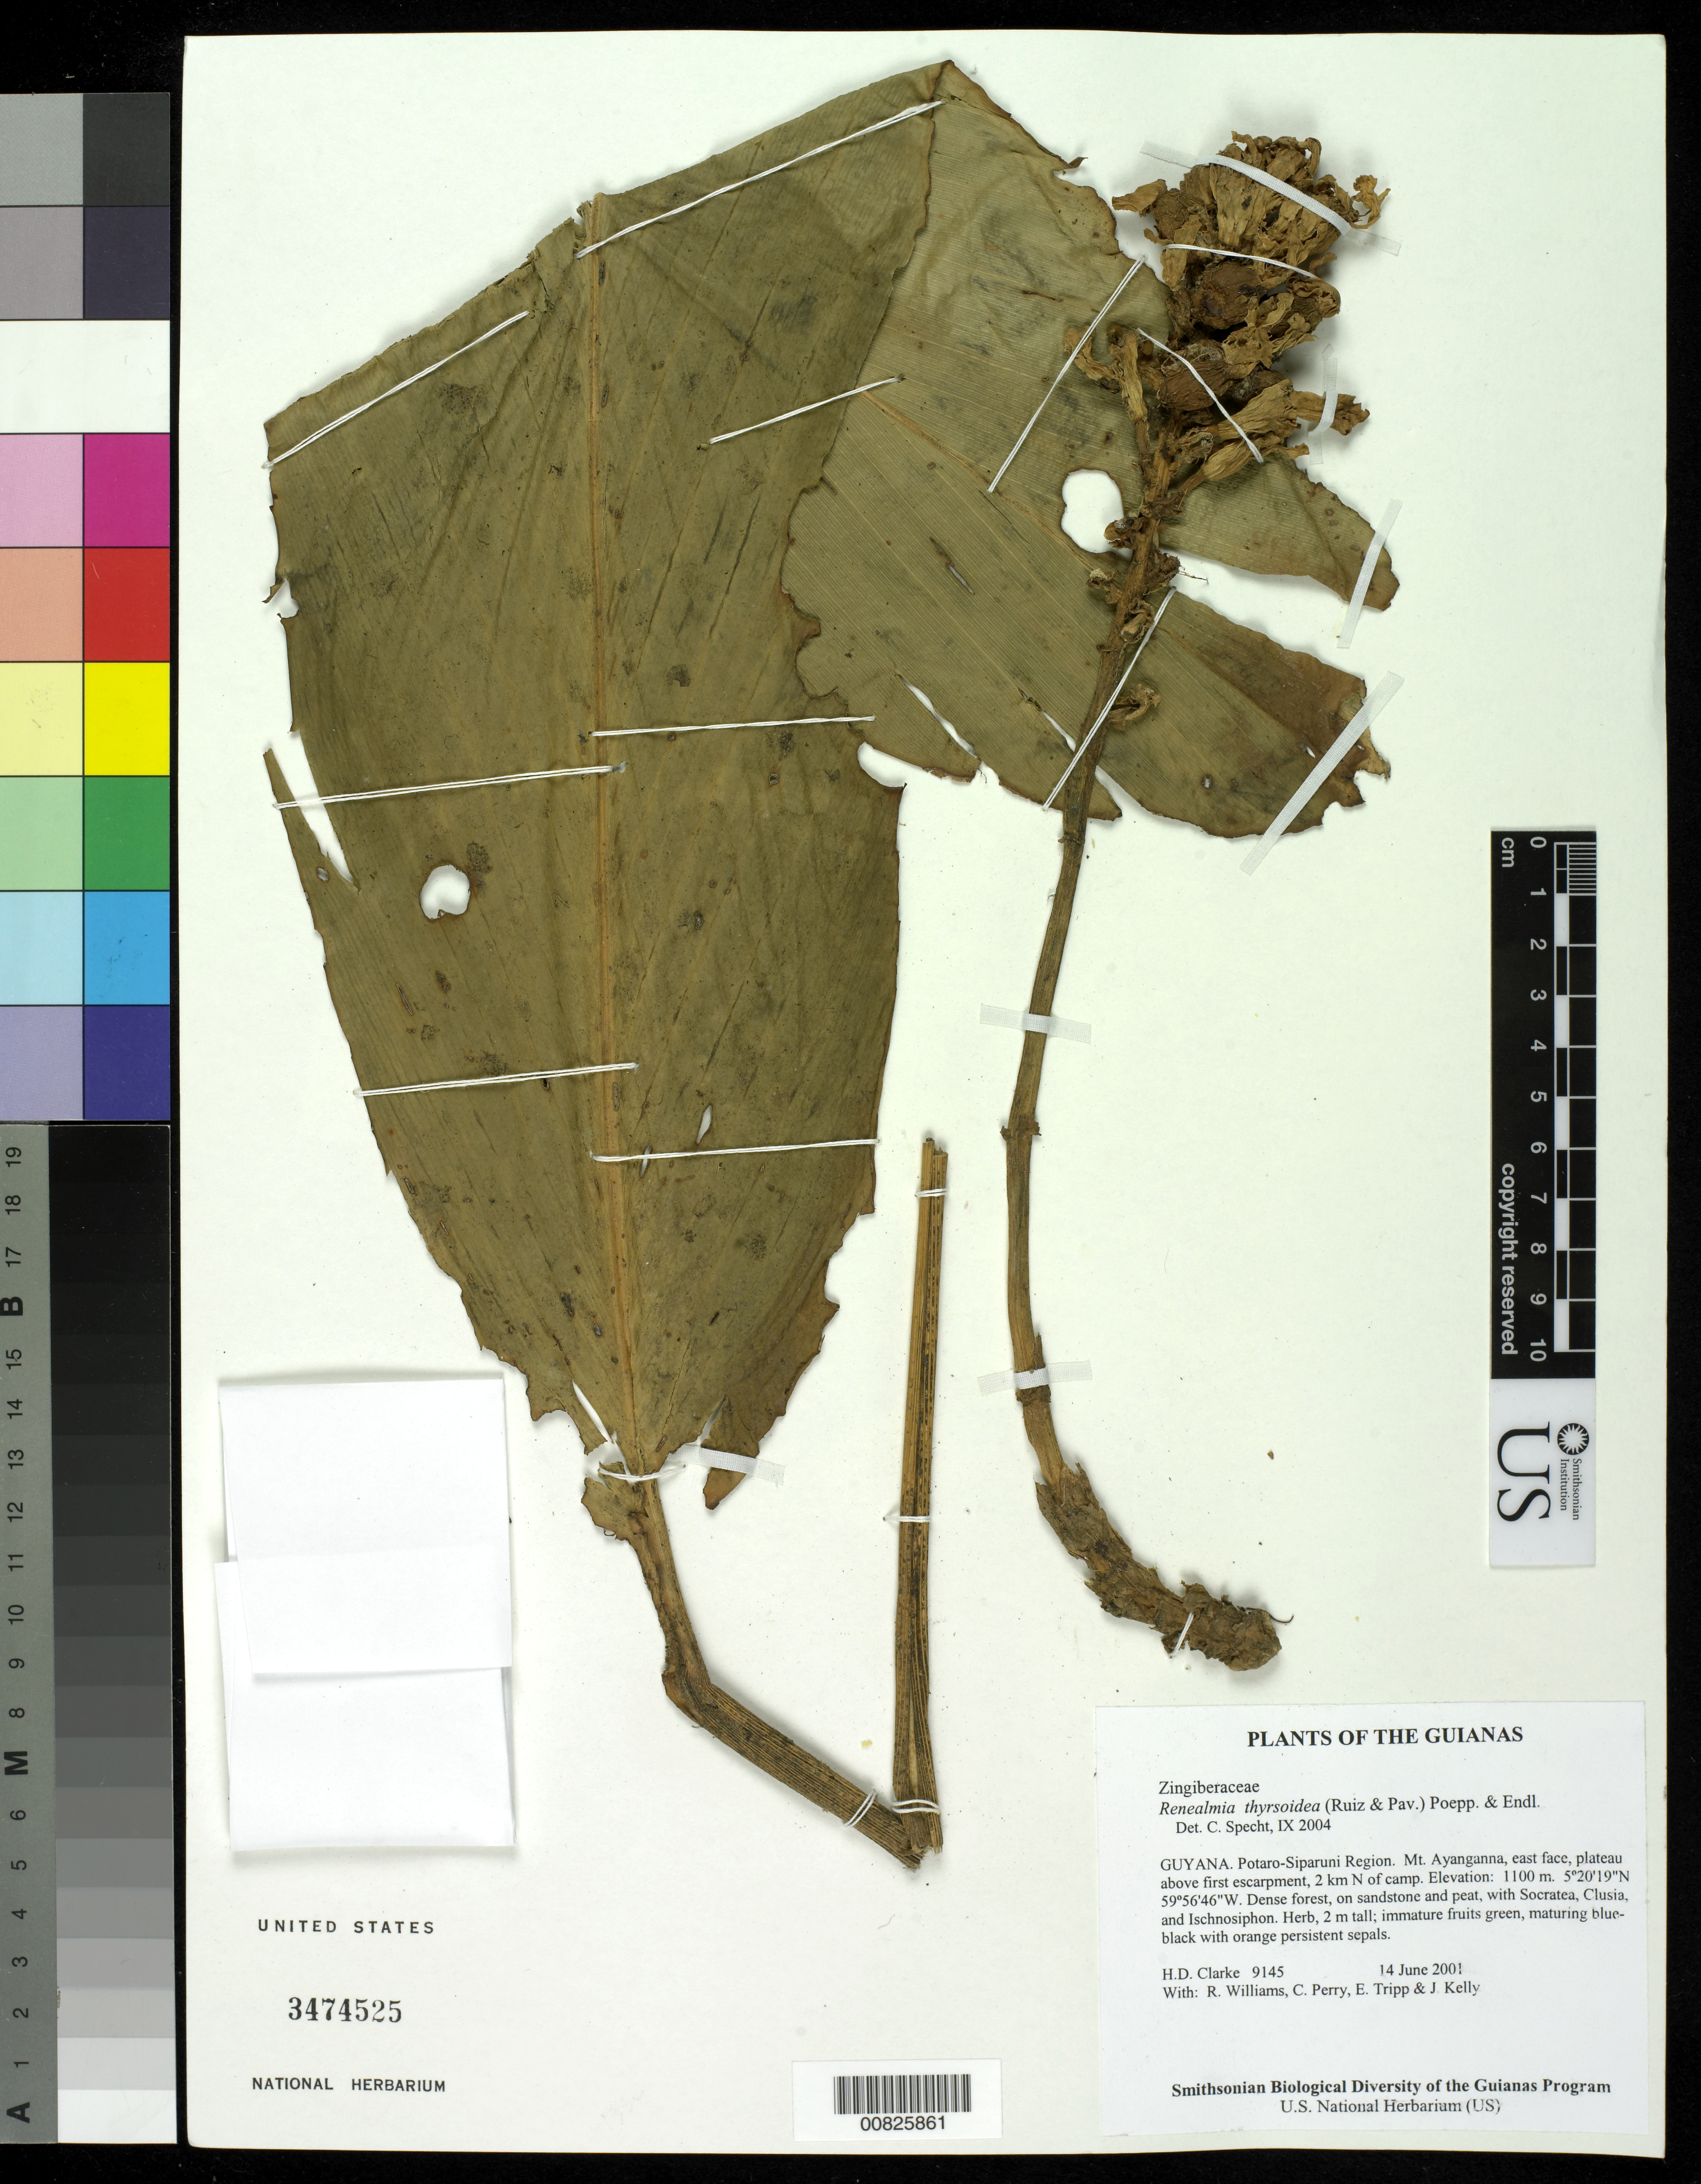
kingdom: Plantae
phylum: Tracheophyta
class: Liliopsida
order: Zingiberales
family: Zingiberaceae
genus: Renealmia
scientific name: Renealmia thyrsoidea subsp. chrysantha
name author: Maas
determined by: Maas, Paul J. M.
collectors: H. D. Clarke, R. Williams, C. Perry, E. Tripp & J. Kelly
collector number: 9145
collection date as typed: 14 June 2001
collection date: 2001-06-14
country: Guyana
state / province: Potaro-Siparuni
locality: Mt. Ayanganna, east face, plateau above first escarpment, 2 km N of camp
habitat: Dense forest, on sandstone and peat, with Socratea, Clusia, and Ischnosiphon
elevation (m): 1100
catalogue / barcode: US 3474525